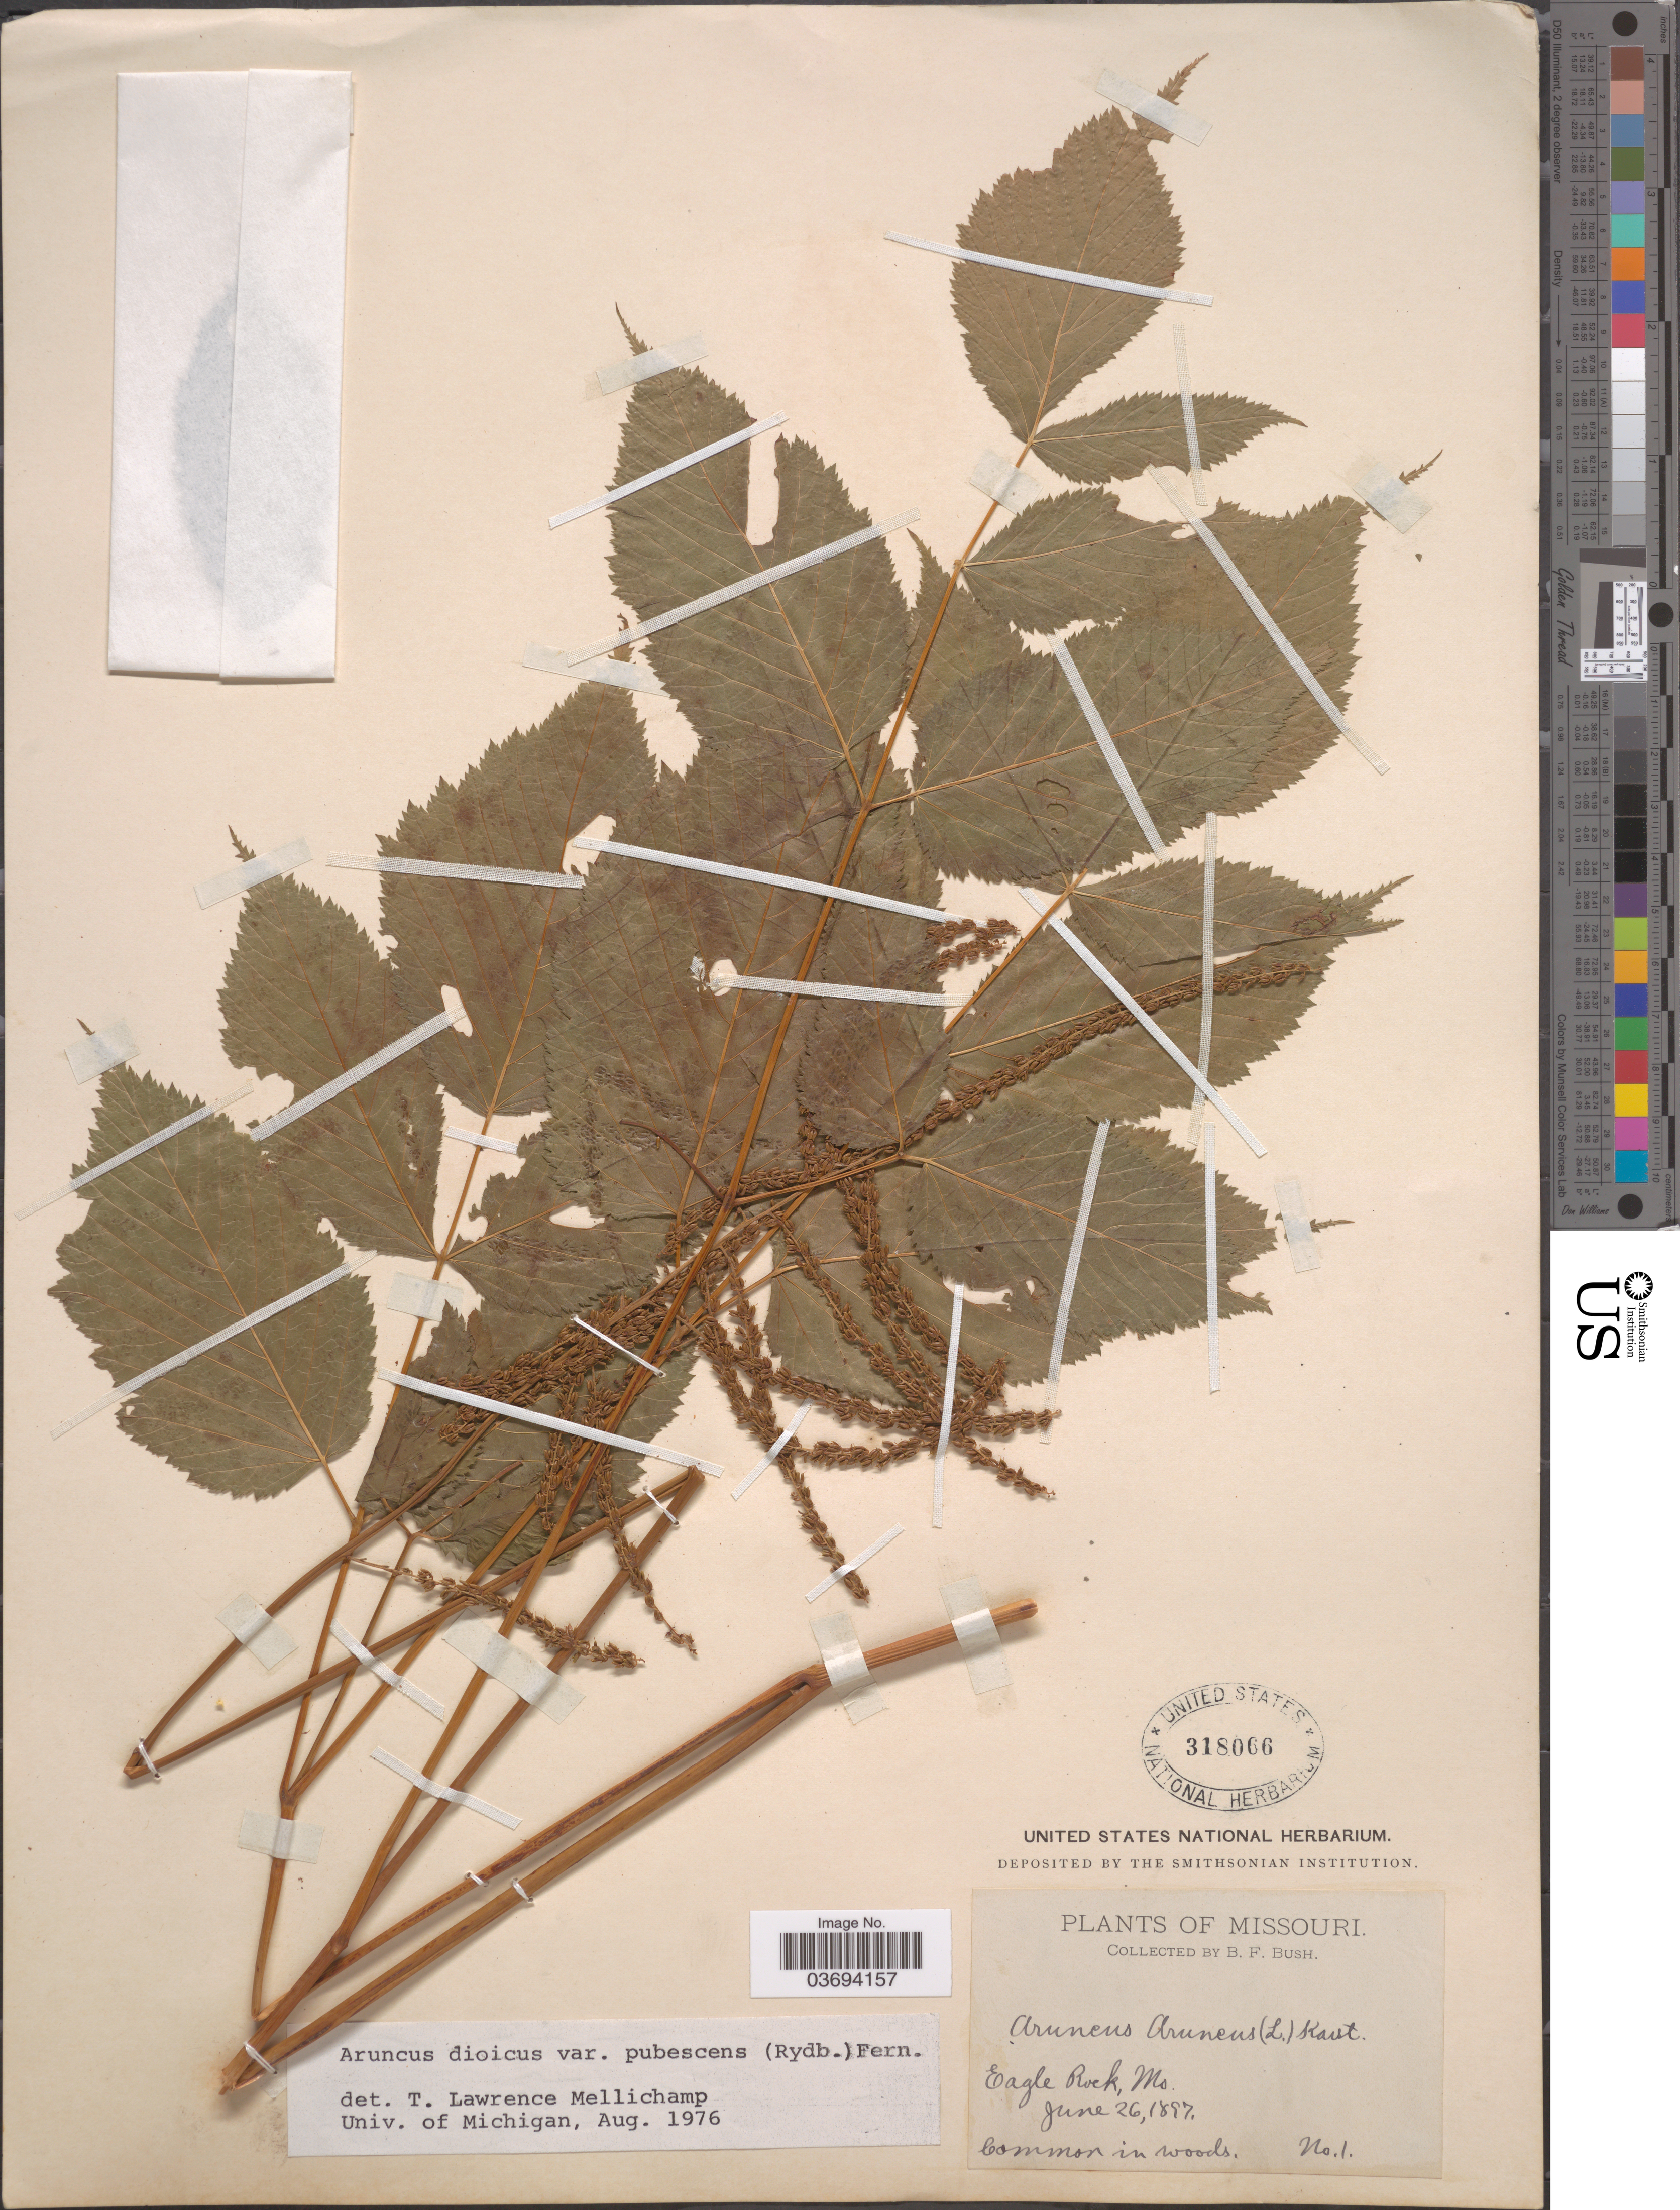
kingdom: Plantae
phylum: Tracheophyta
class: Magnoliopsida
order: Rosales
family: Rosaceae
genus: Aruncus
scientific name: Aruncus dioicus var. pubescens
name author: (Rydb.) Fernald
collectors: B. F. Bush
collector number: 1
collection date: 1897-06-26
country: United States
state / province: Missouri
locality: Eagle Rock.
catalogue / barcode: US 318066